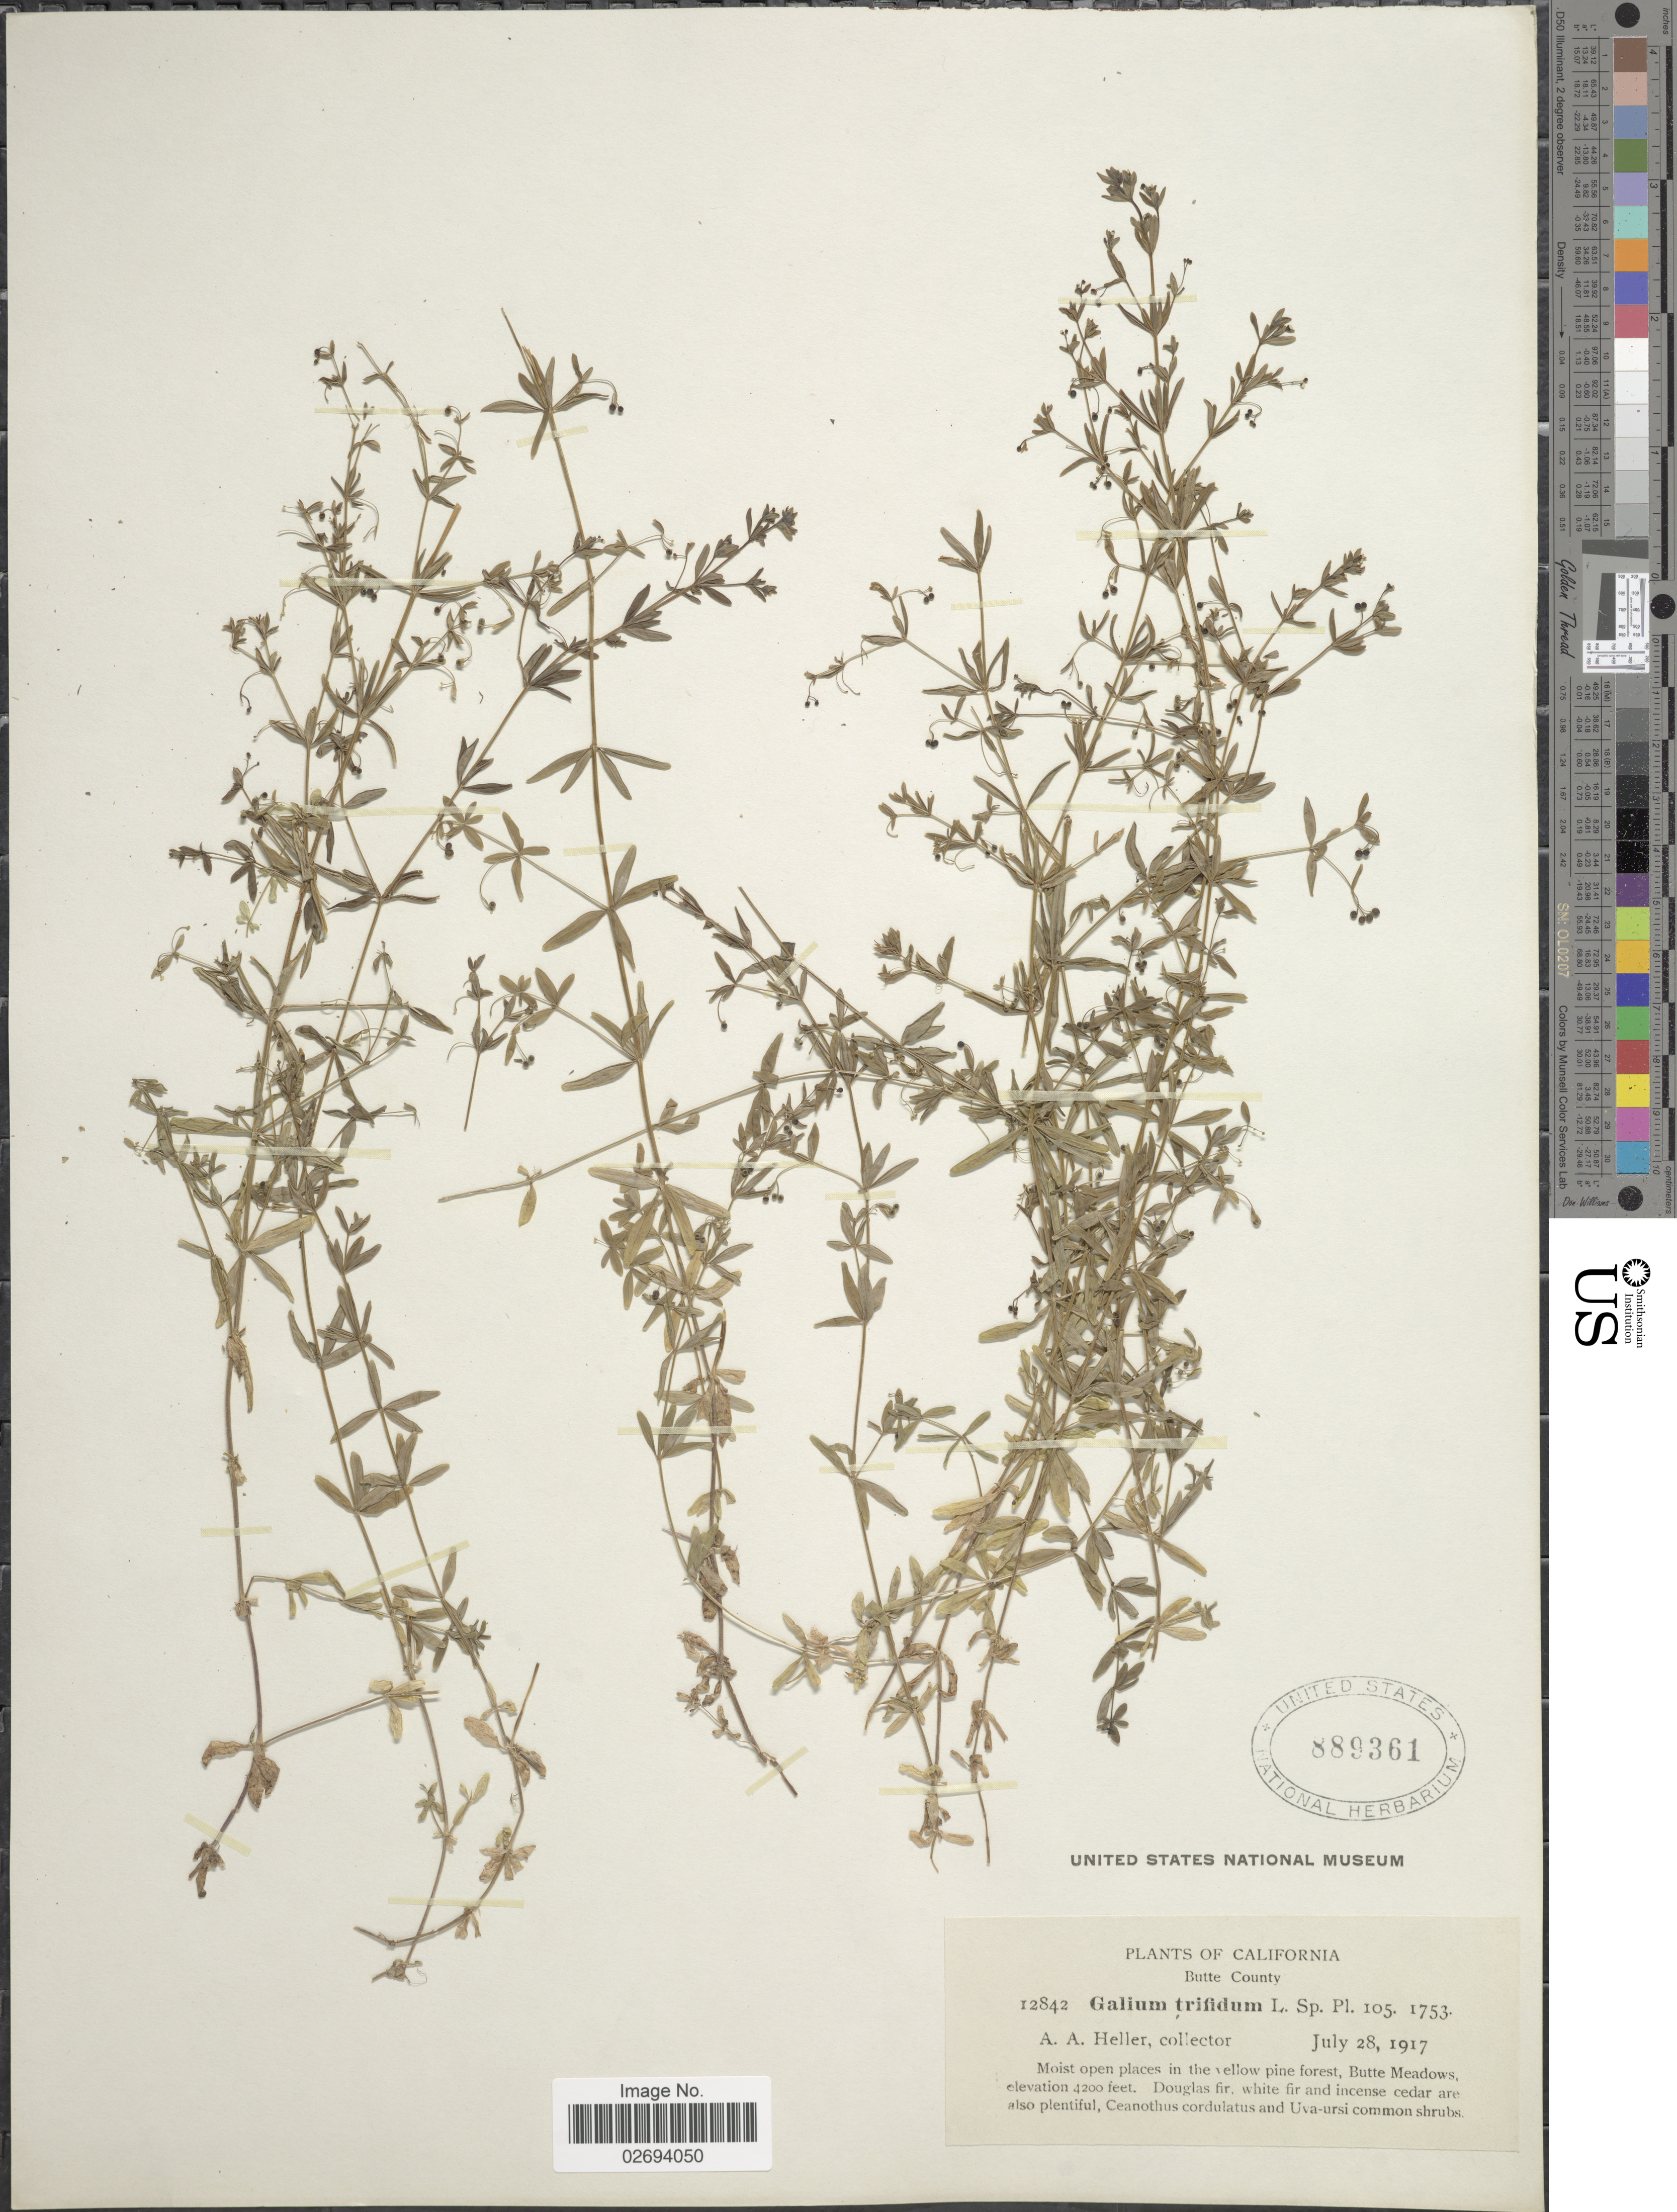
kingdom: Plantae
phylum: Tracheophyta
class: Magnoliopsida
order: Gentianales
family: Rubiaceae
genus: Galium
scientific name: Galium trifidum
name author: L.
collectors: A. A. Heller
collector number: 12842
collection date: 1917-07-28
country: United States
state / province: California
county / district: Butte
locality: Butte County, moist open places in the yellow pine forest, Butte Meadows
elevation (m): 1280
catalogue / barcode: US 889361